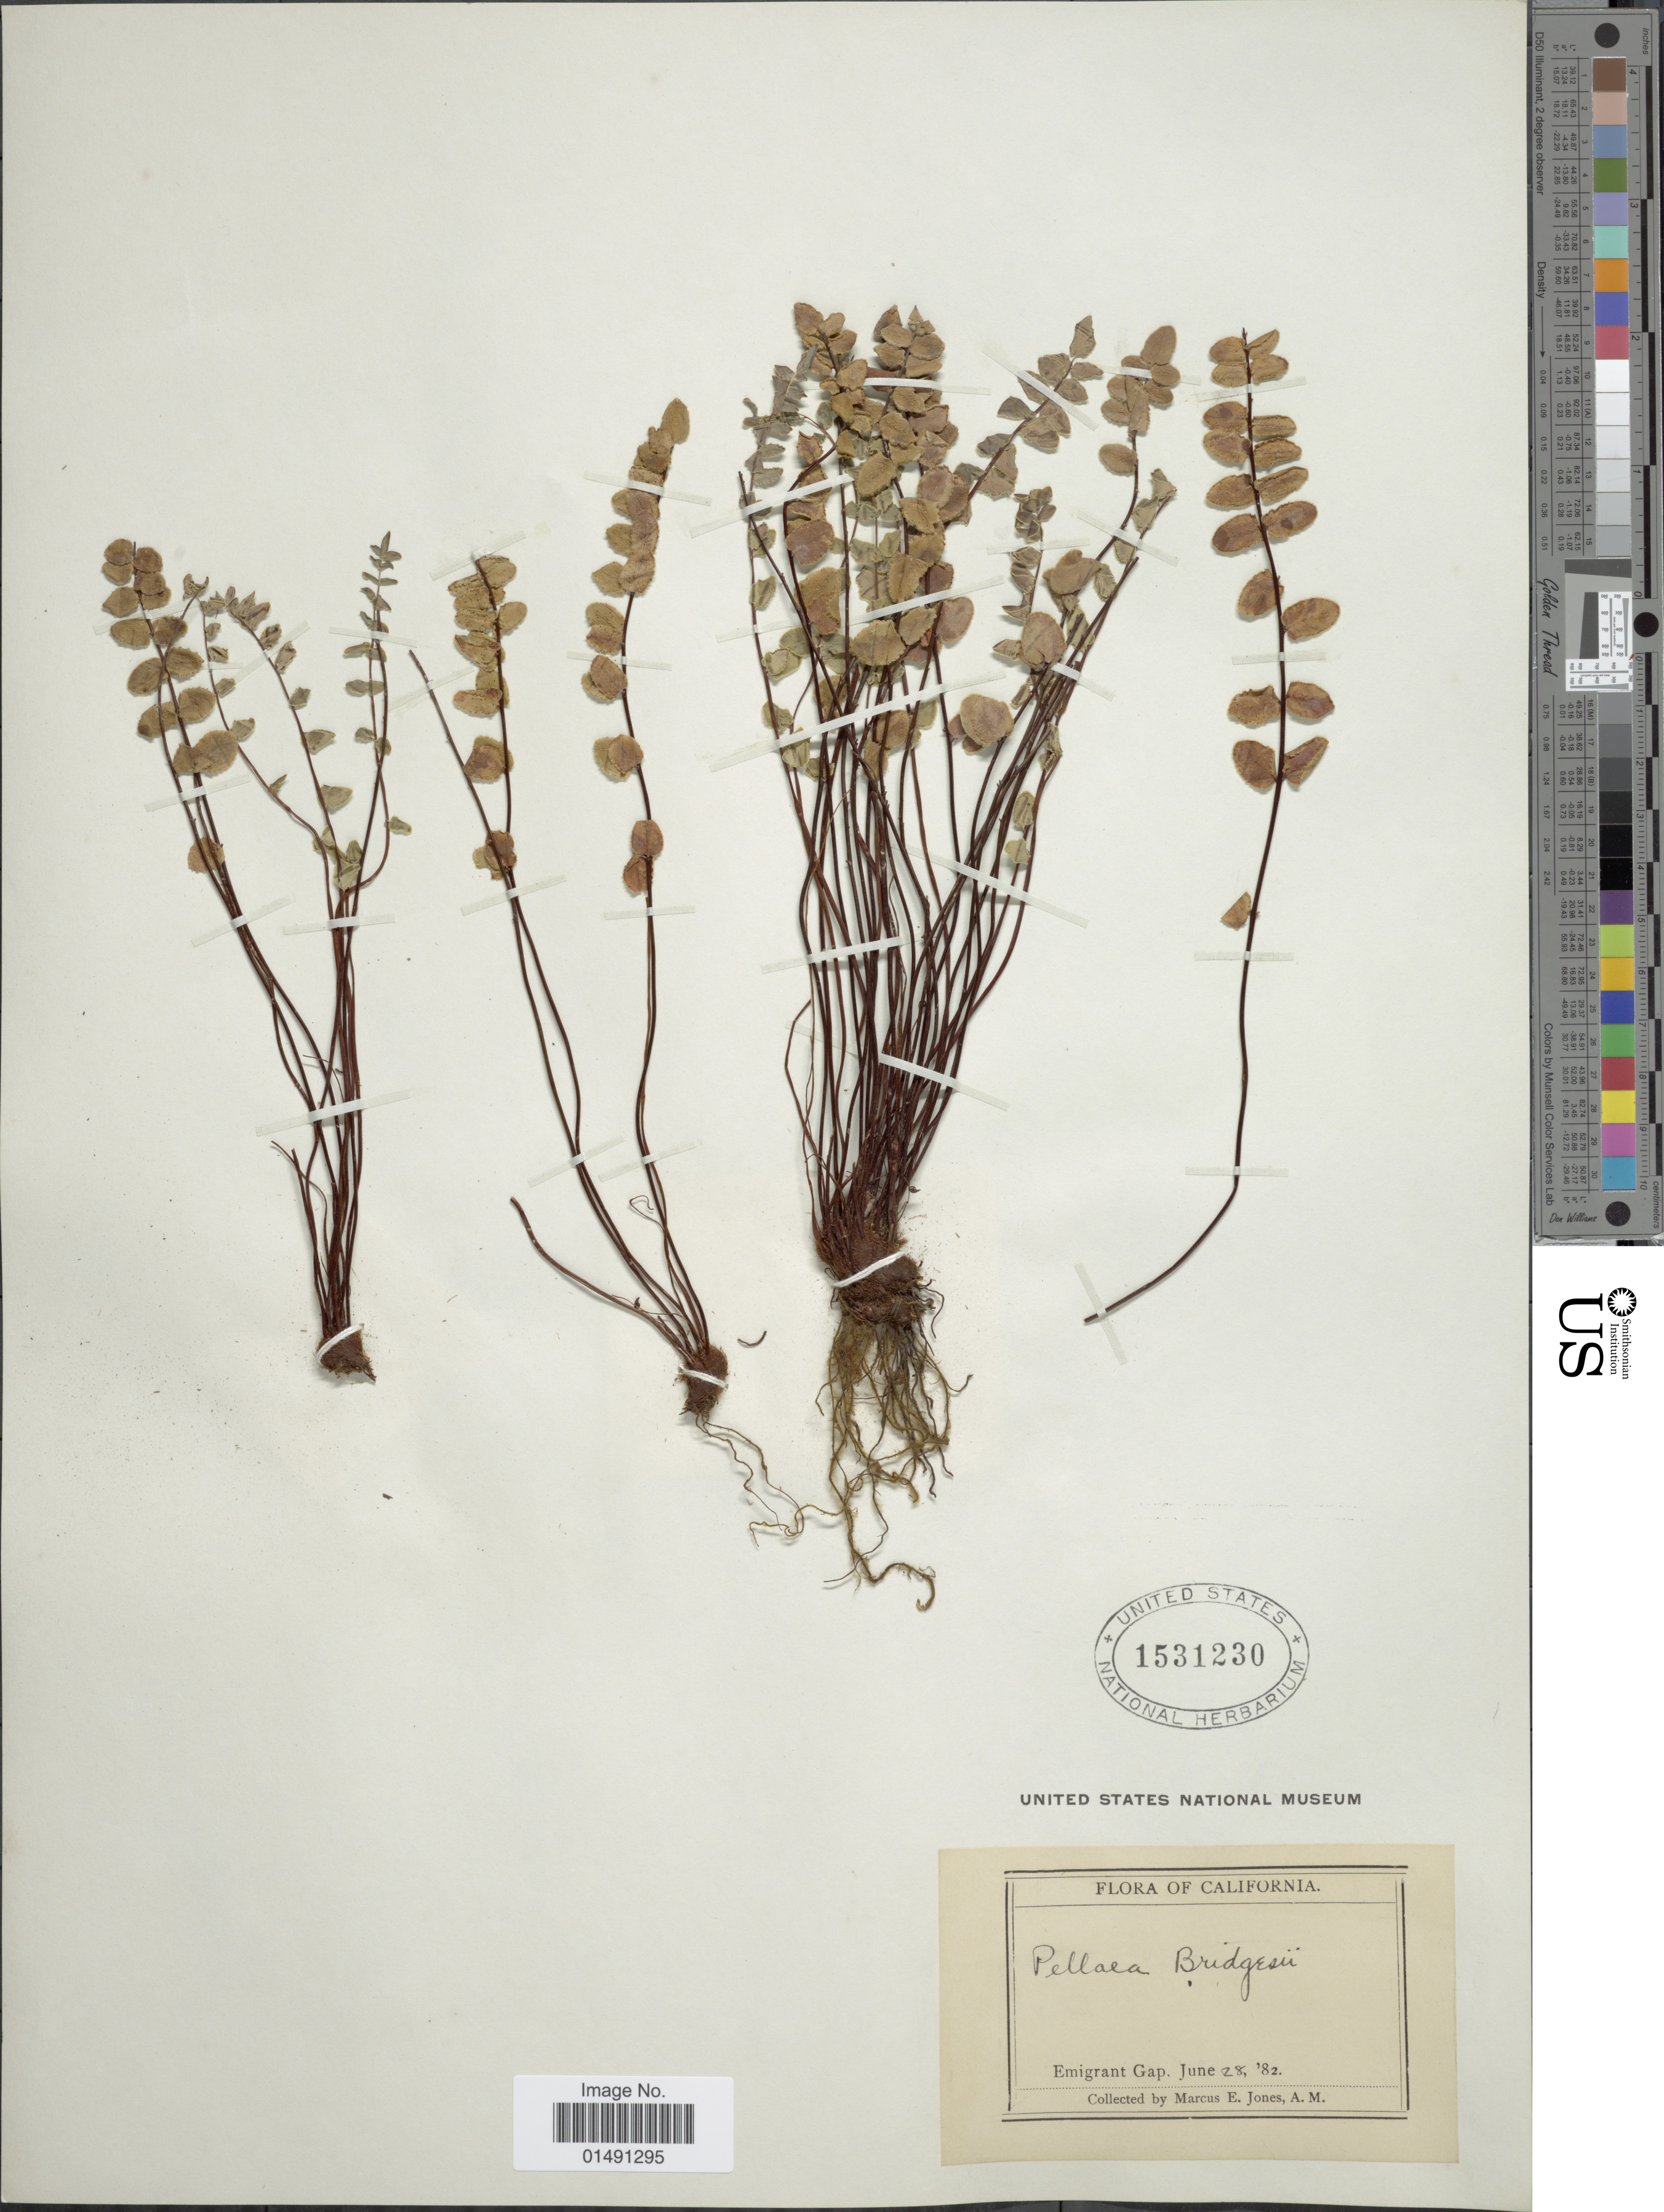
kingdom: Plantae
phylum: Tracheophyta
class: Polypodiopsida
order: Polypodiales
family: Pteridaceae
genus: Pellaea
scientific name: Pellaea bridgesii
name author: Hook.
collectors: M. E. Jones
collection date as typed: Transcribed d/m/y: 28/6/82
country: United States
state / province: California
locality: Emigrant Gap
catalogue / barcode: US 1531230